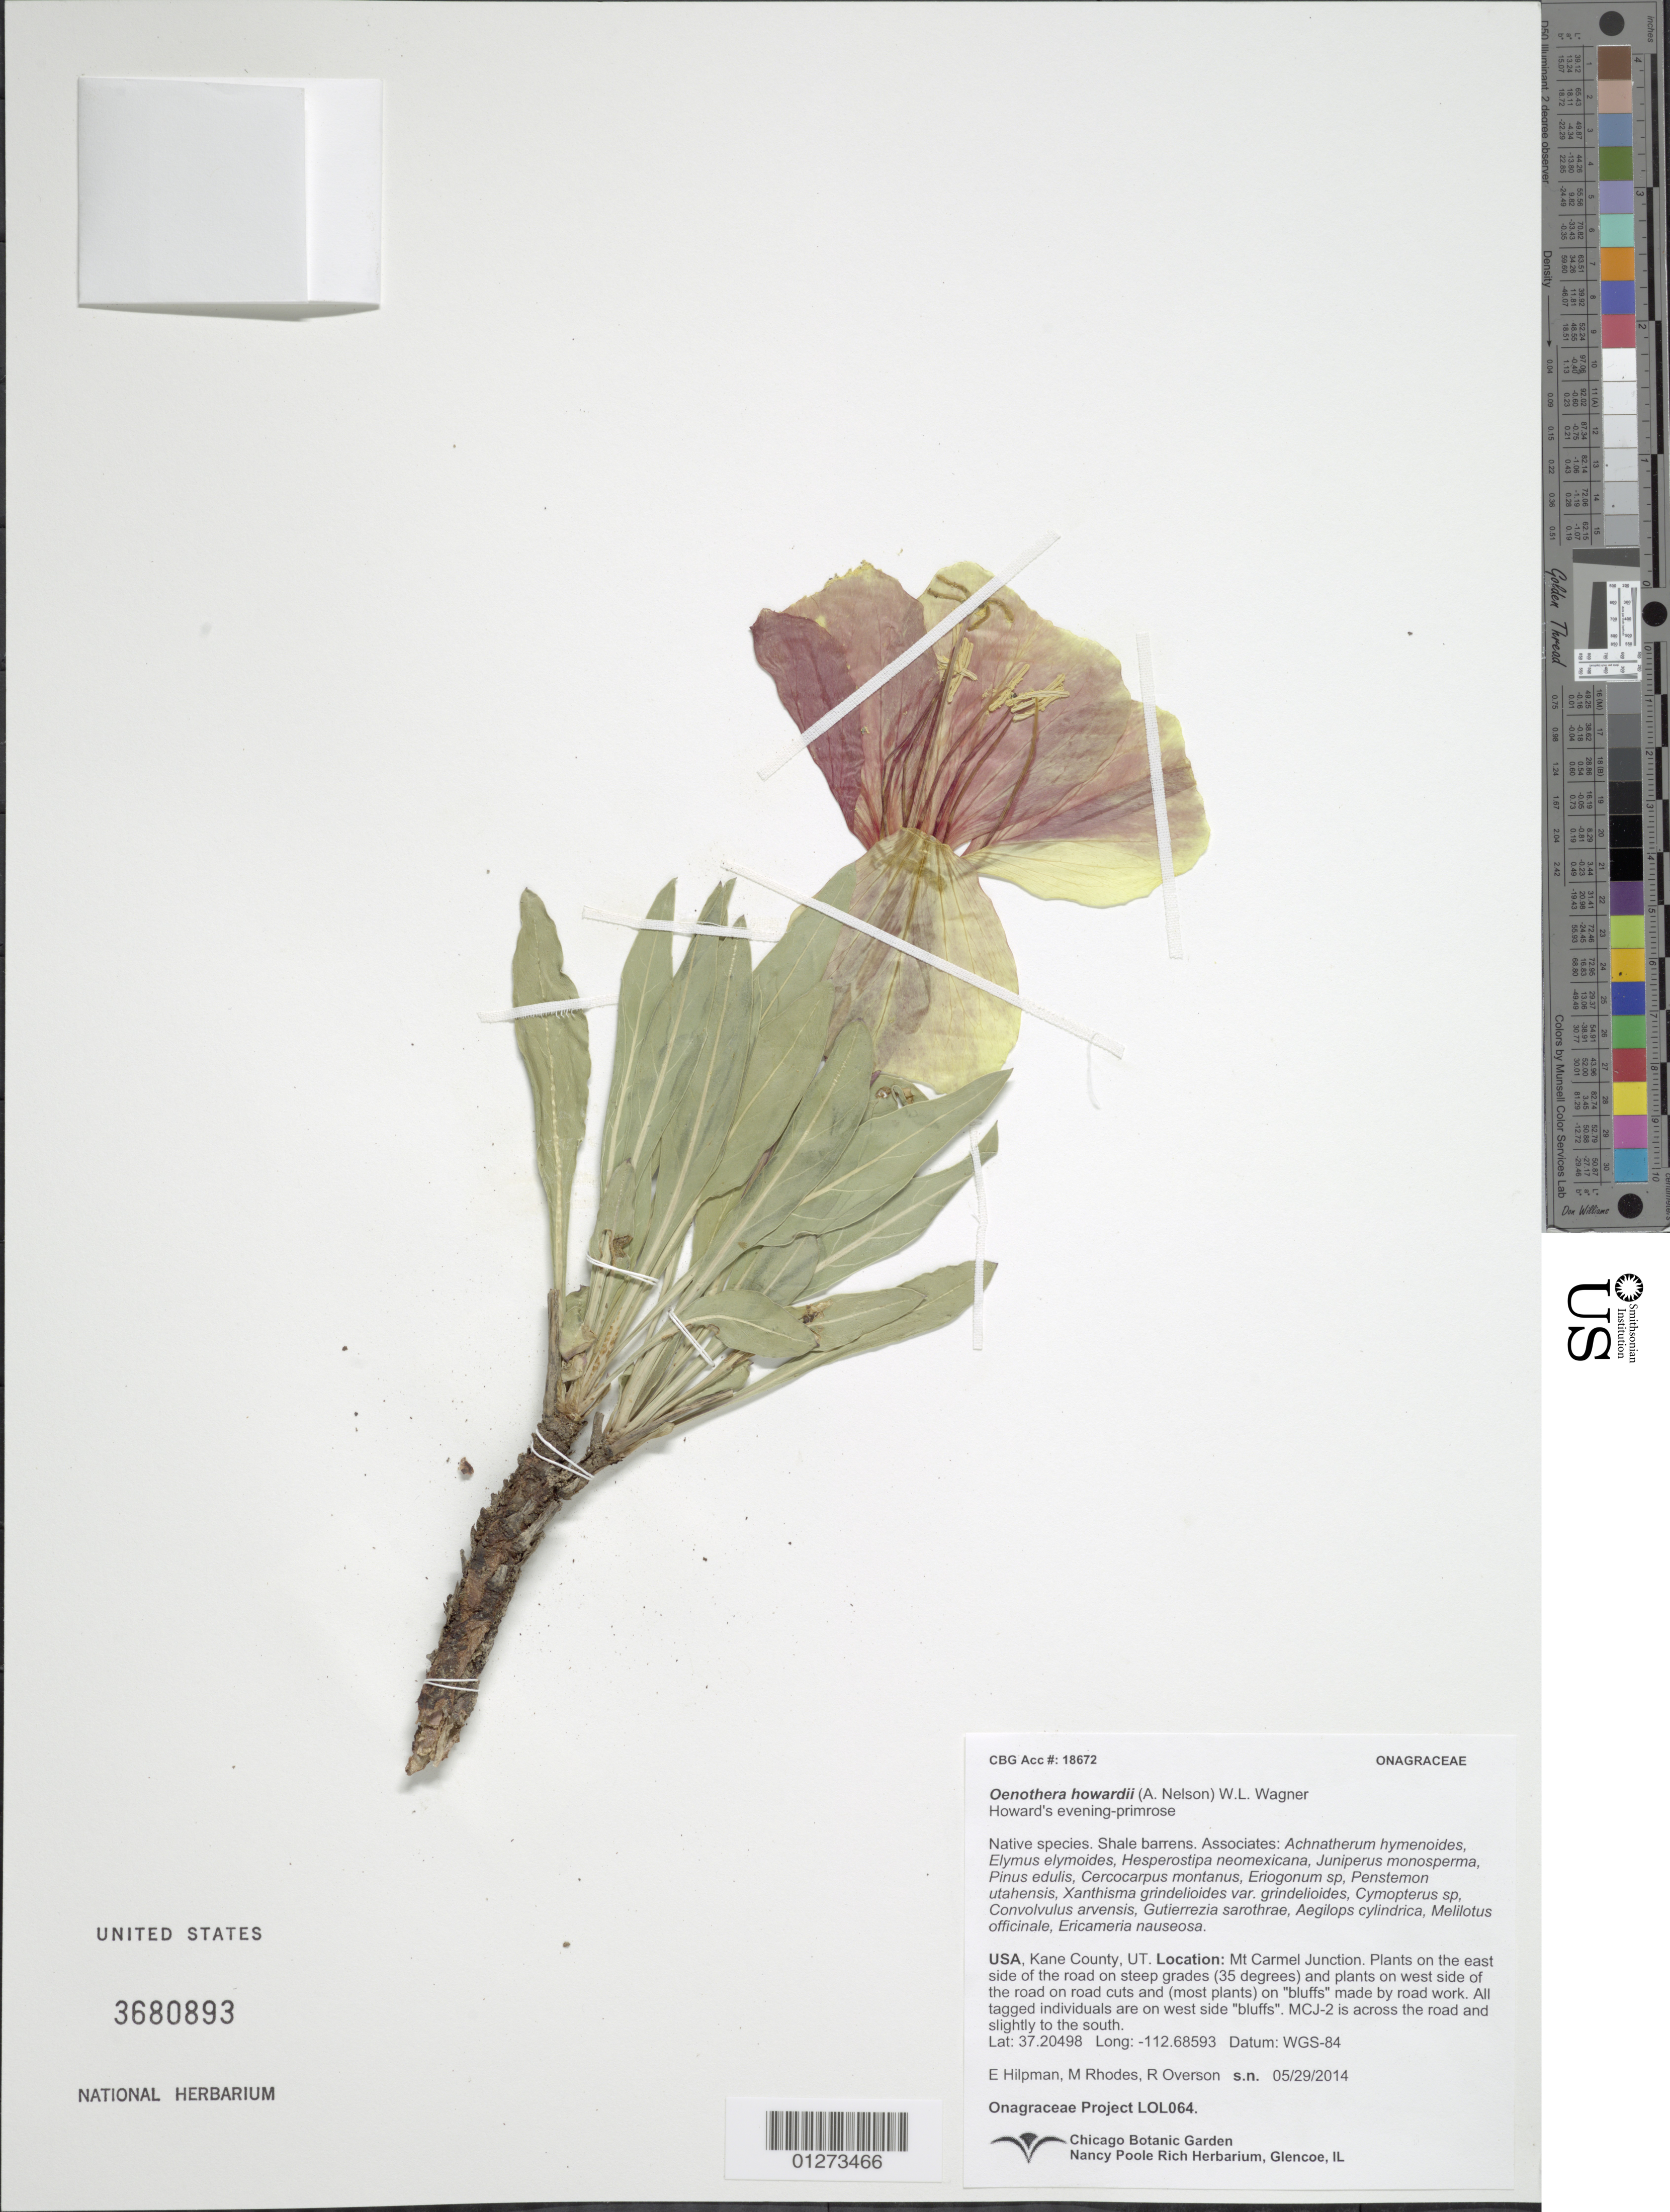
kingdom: Plantae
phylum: Tracheophyta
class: Magnoliopsida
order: Myrtales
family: Onagraceae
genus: Oenothera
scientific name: Oenothera howardii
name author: (A. Nelson) M.E. Jones ex Prain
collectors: Onagraceae Project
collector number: LOL 064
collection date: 2014-05-29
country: United States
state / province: Utah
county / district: Kane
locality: Plants on the east side of the road on steep grades (35 degrees) and plants on west side of the road on road cuts and (most plants) on "bluffs" made by road work.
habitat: Shale Barrens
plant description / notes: CHIC, US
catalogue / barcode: US 3680893